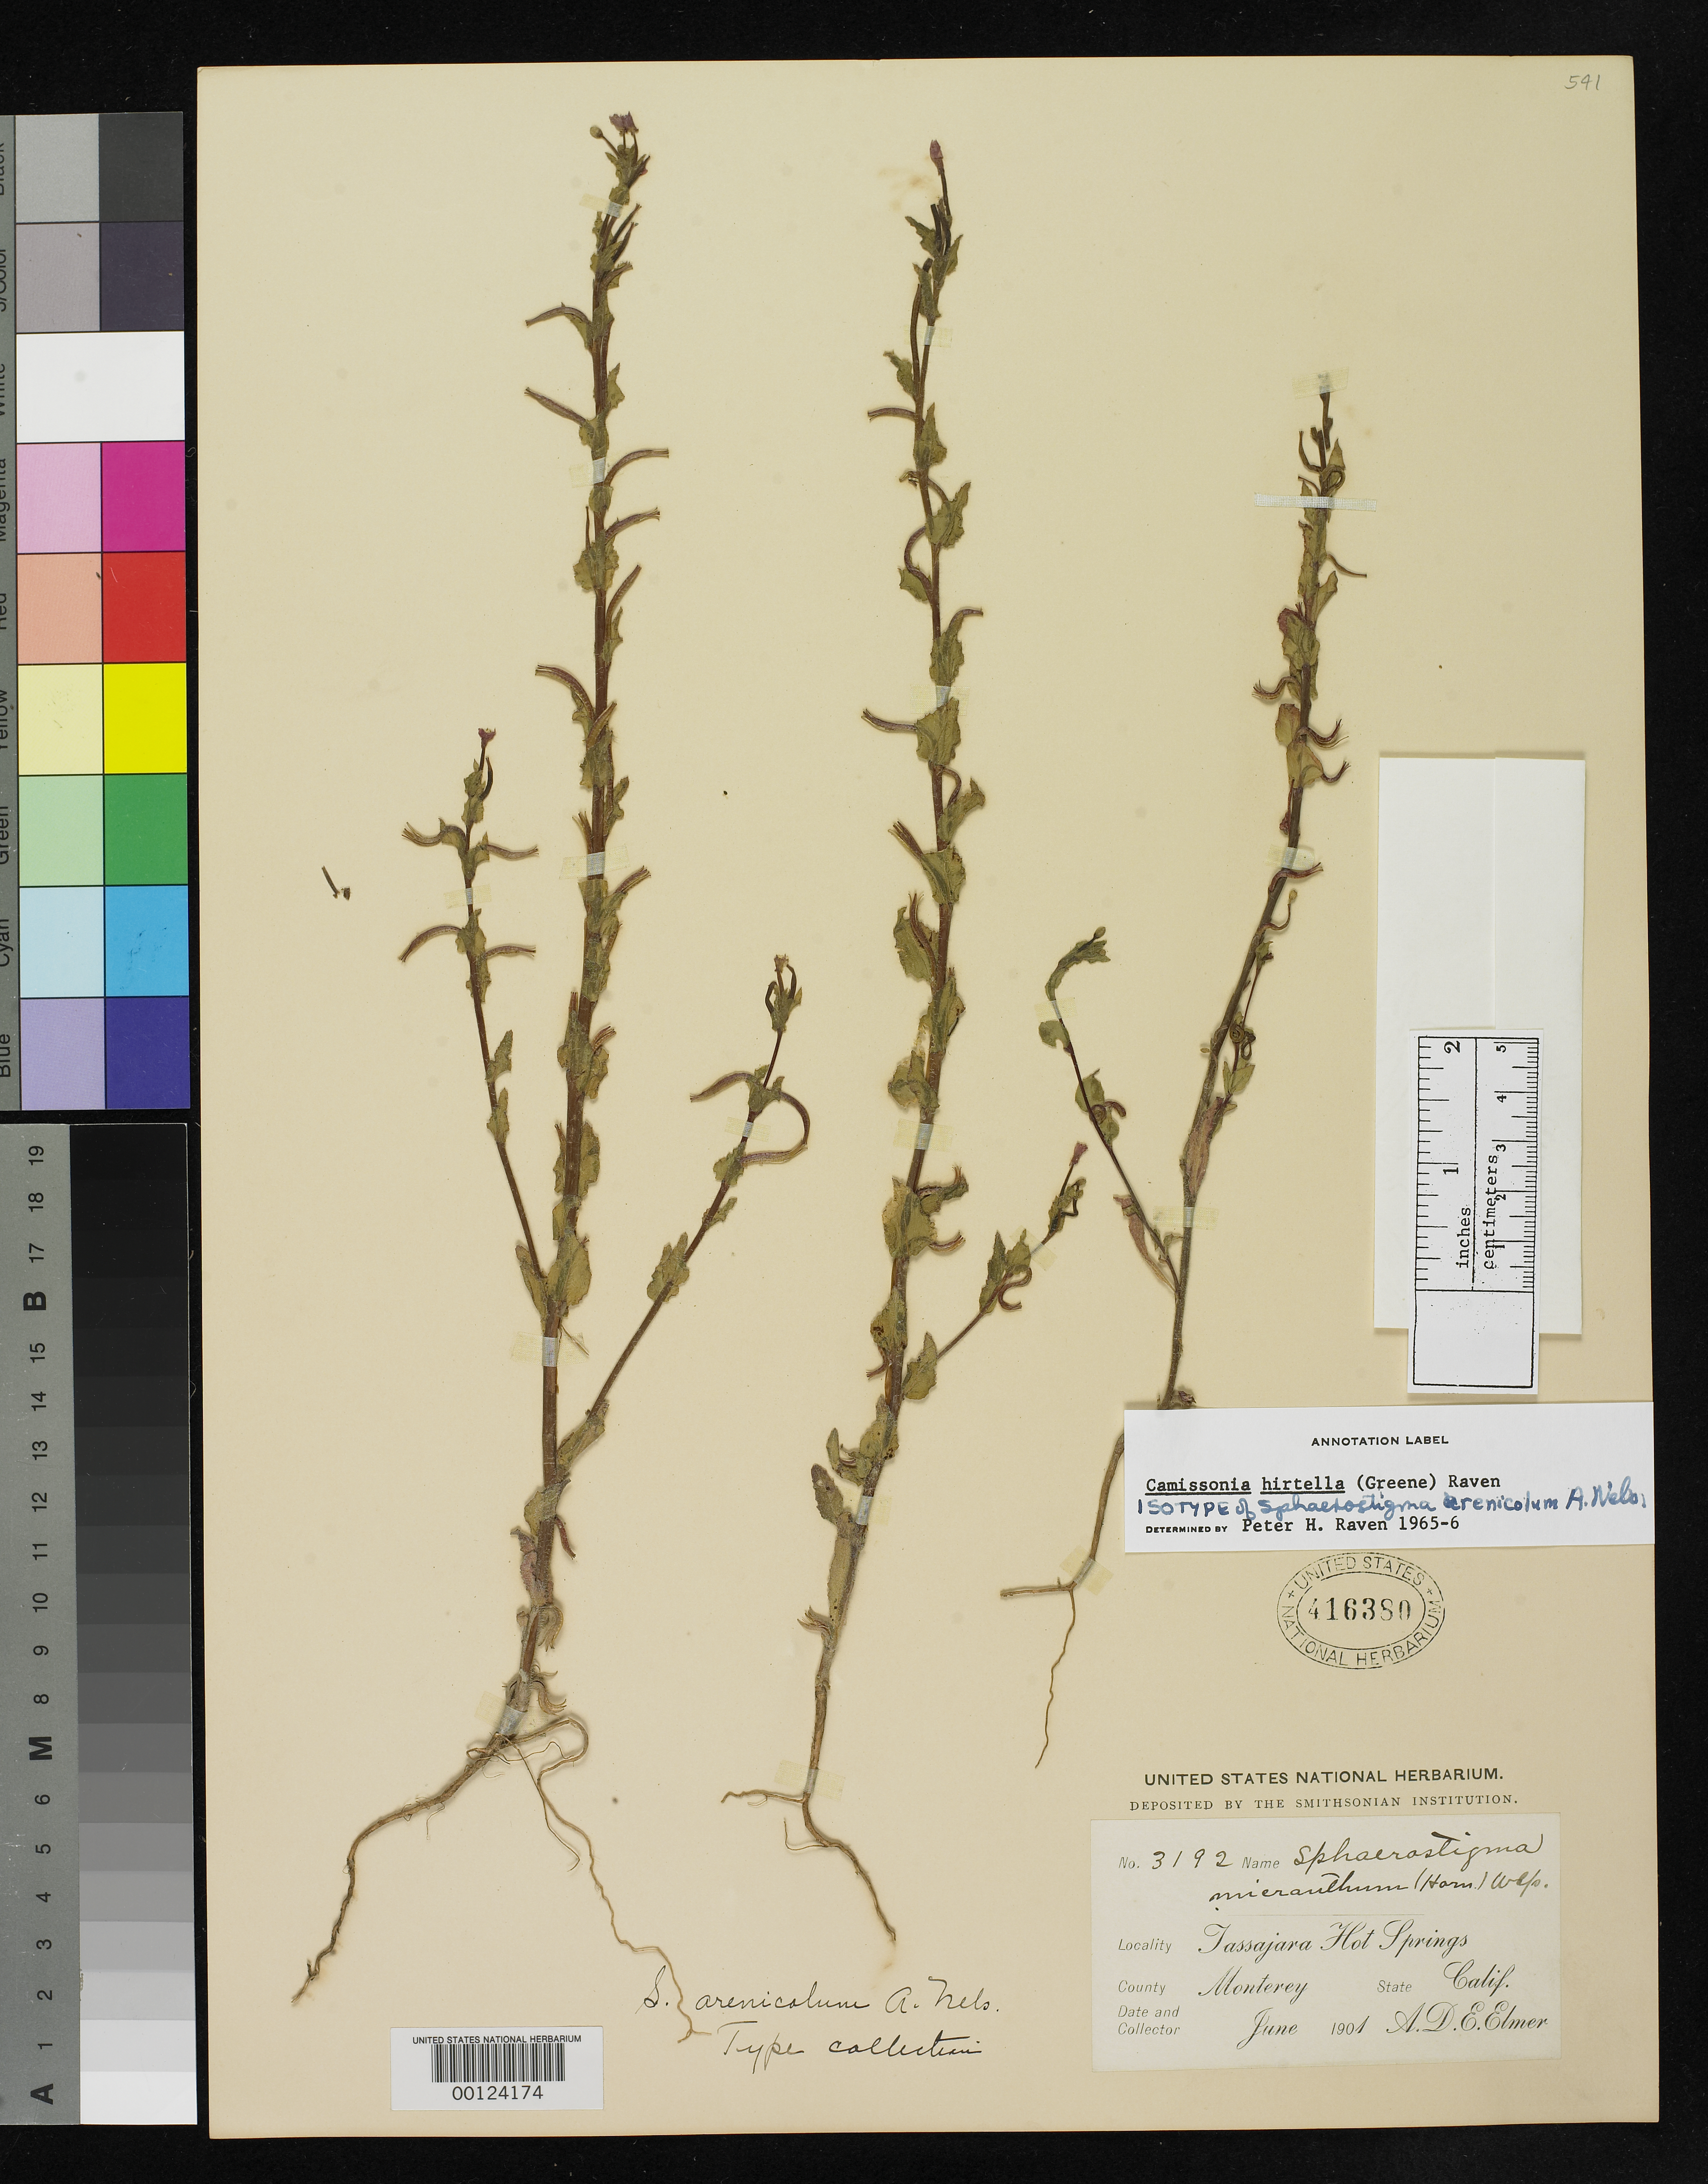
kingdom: Plantae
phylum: Tracheophyta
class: Magnoliopsida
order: Myrtales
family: Onagraceae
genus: Sphaerostigma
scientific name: Sphaerostigma arenicola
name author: A. Nelson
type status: Isotype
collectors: A. D. E. Elmer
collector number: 3192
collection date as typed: Jun 1901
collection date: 1901-06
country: United States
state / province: California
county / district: Monterey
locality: Monterey.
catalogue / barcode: US 416380